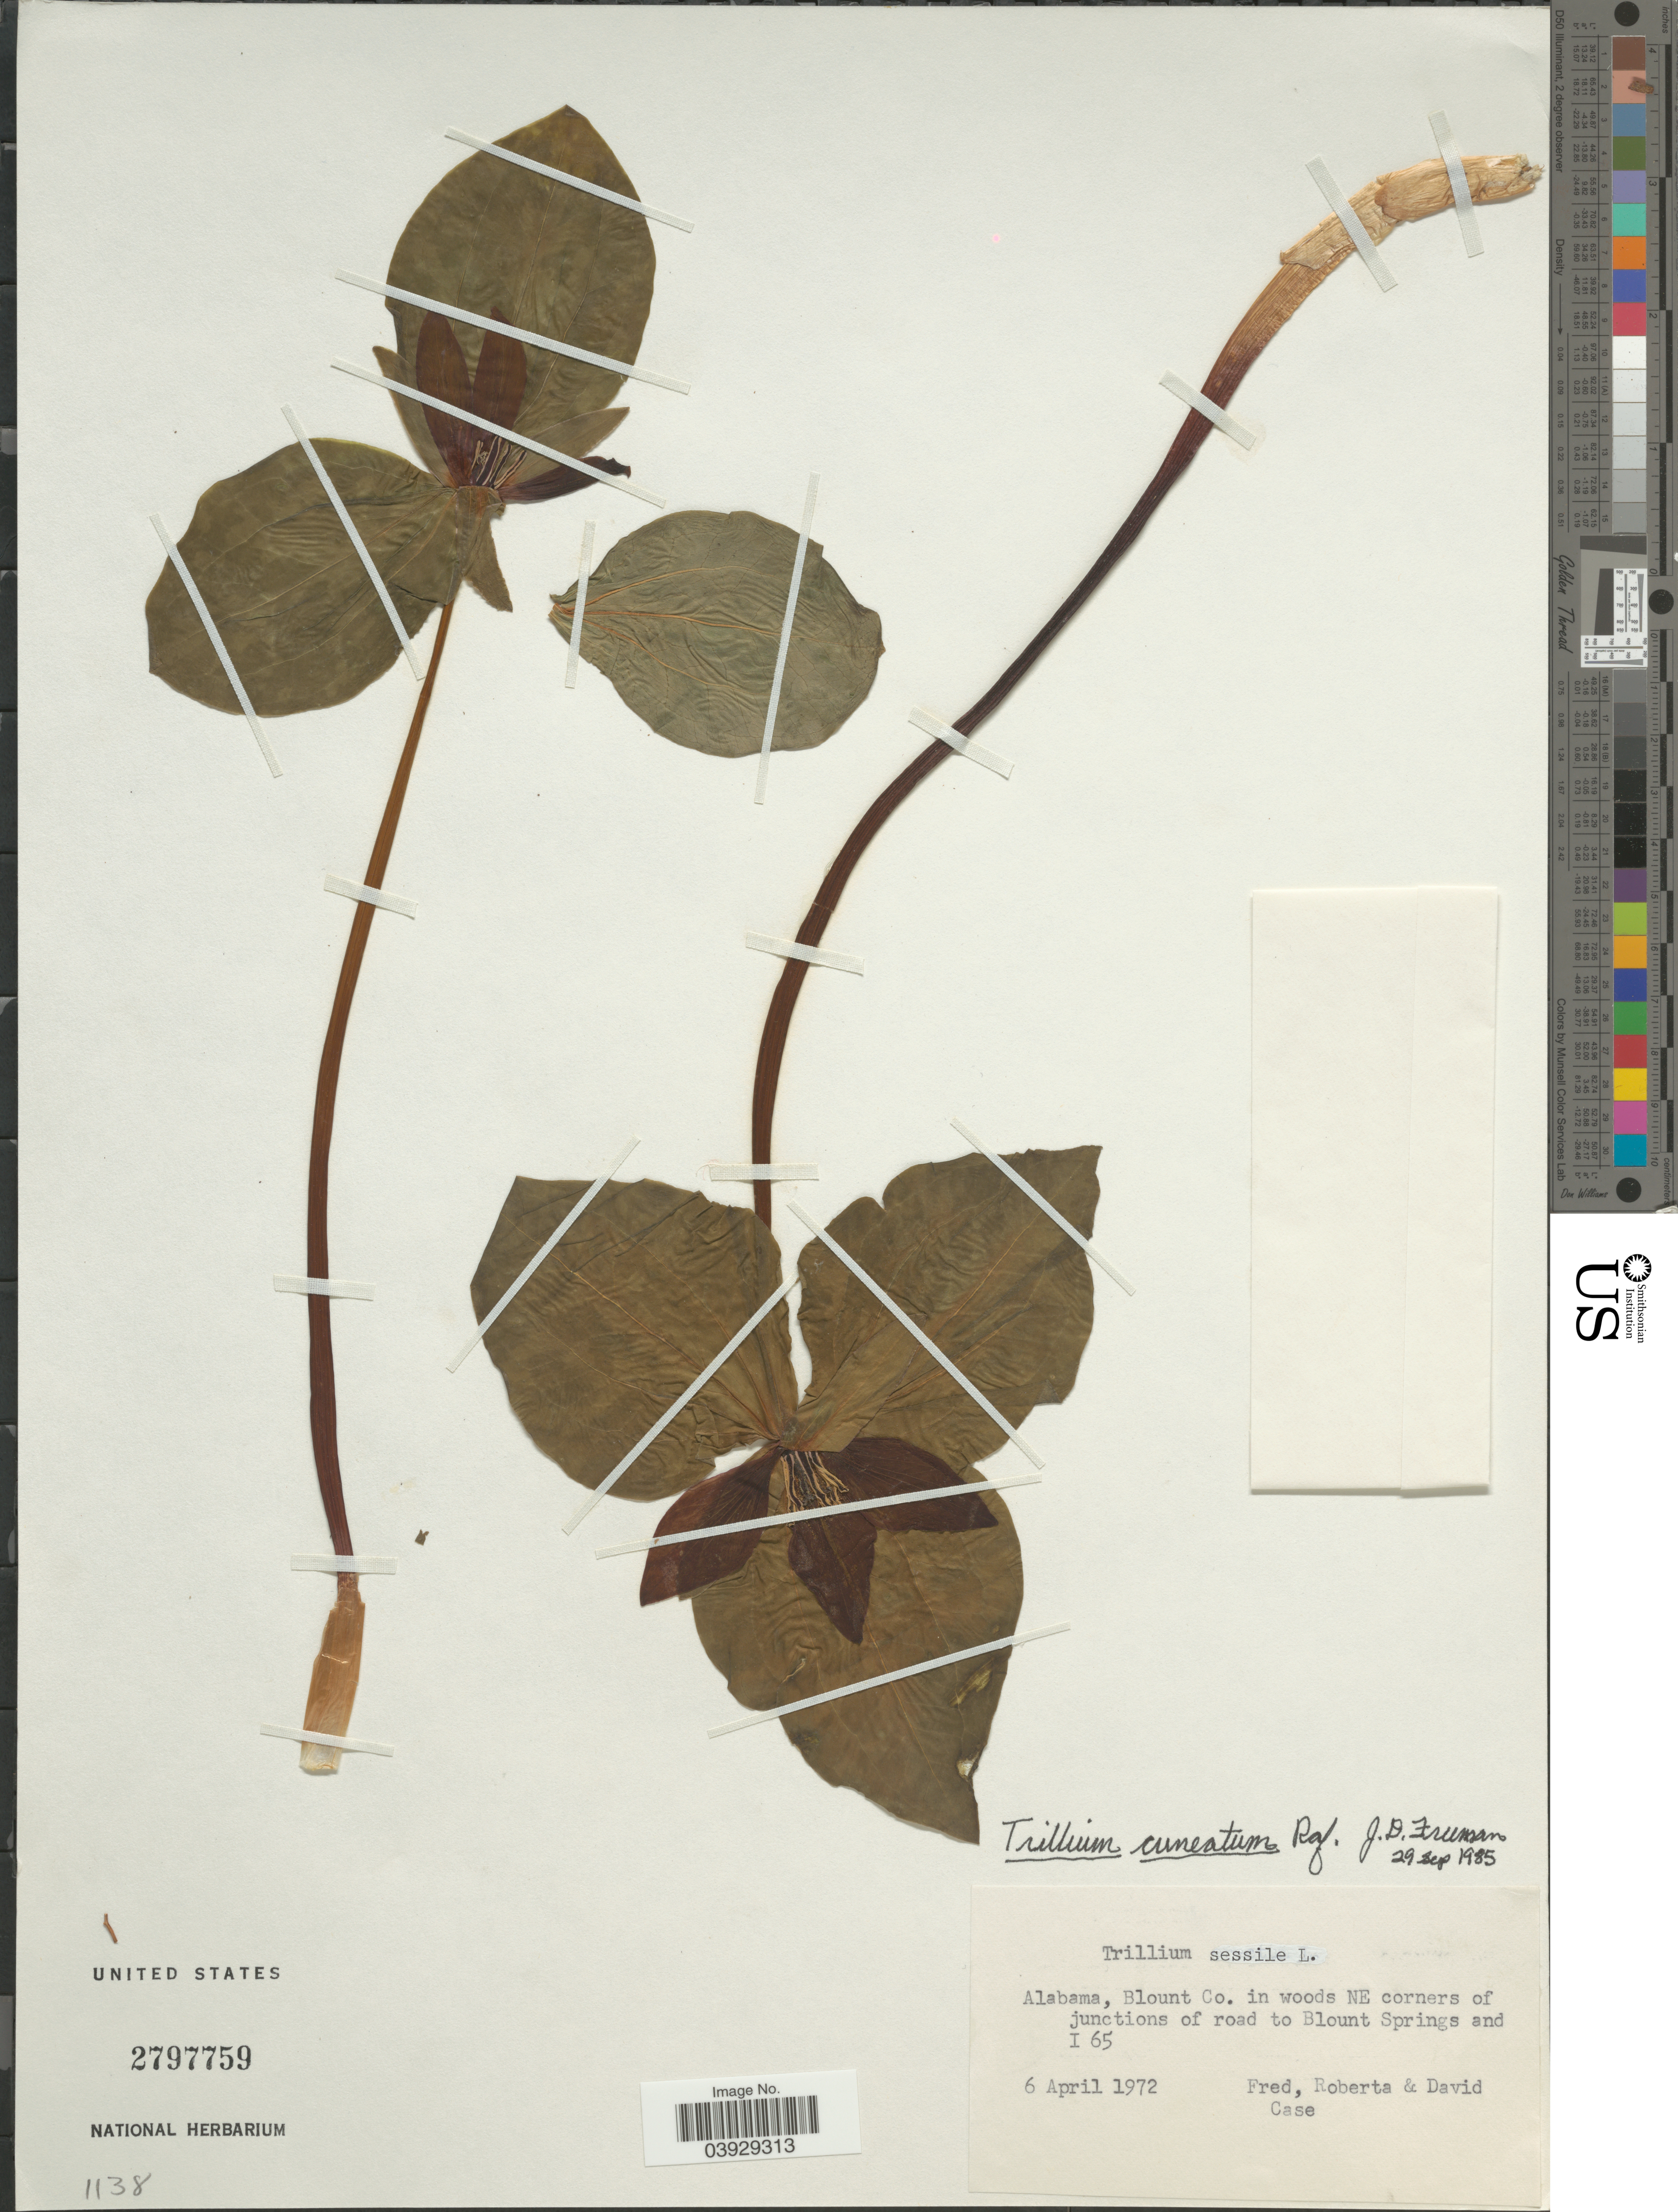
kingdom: Plantae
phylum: Tracheophyta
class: Liliopsida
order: Liliales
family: Melanthiaceae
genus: Trillium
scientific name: Trillium cuneatum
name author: Raf.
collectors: F. Case, R. B. Case & D. Case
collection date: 1972-04-06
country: United States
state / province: Alabama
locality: Blount Co. in woods NE corners of junctions of road to Blount Springs and I 65.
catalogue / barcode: US 2797759